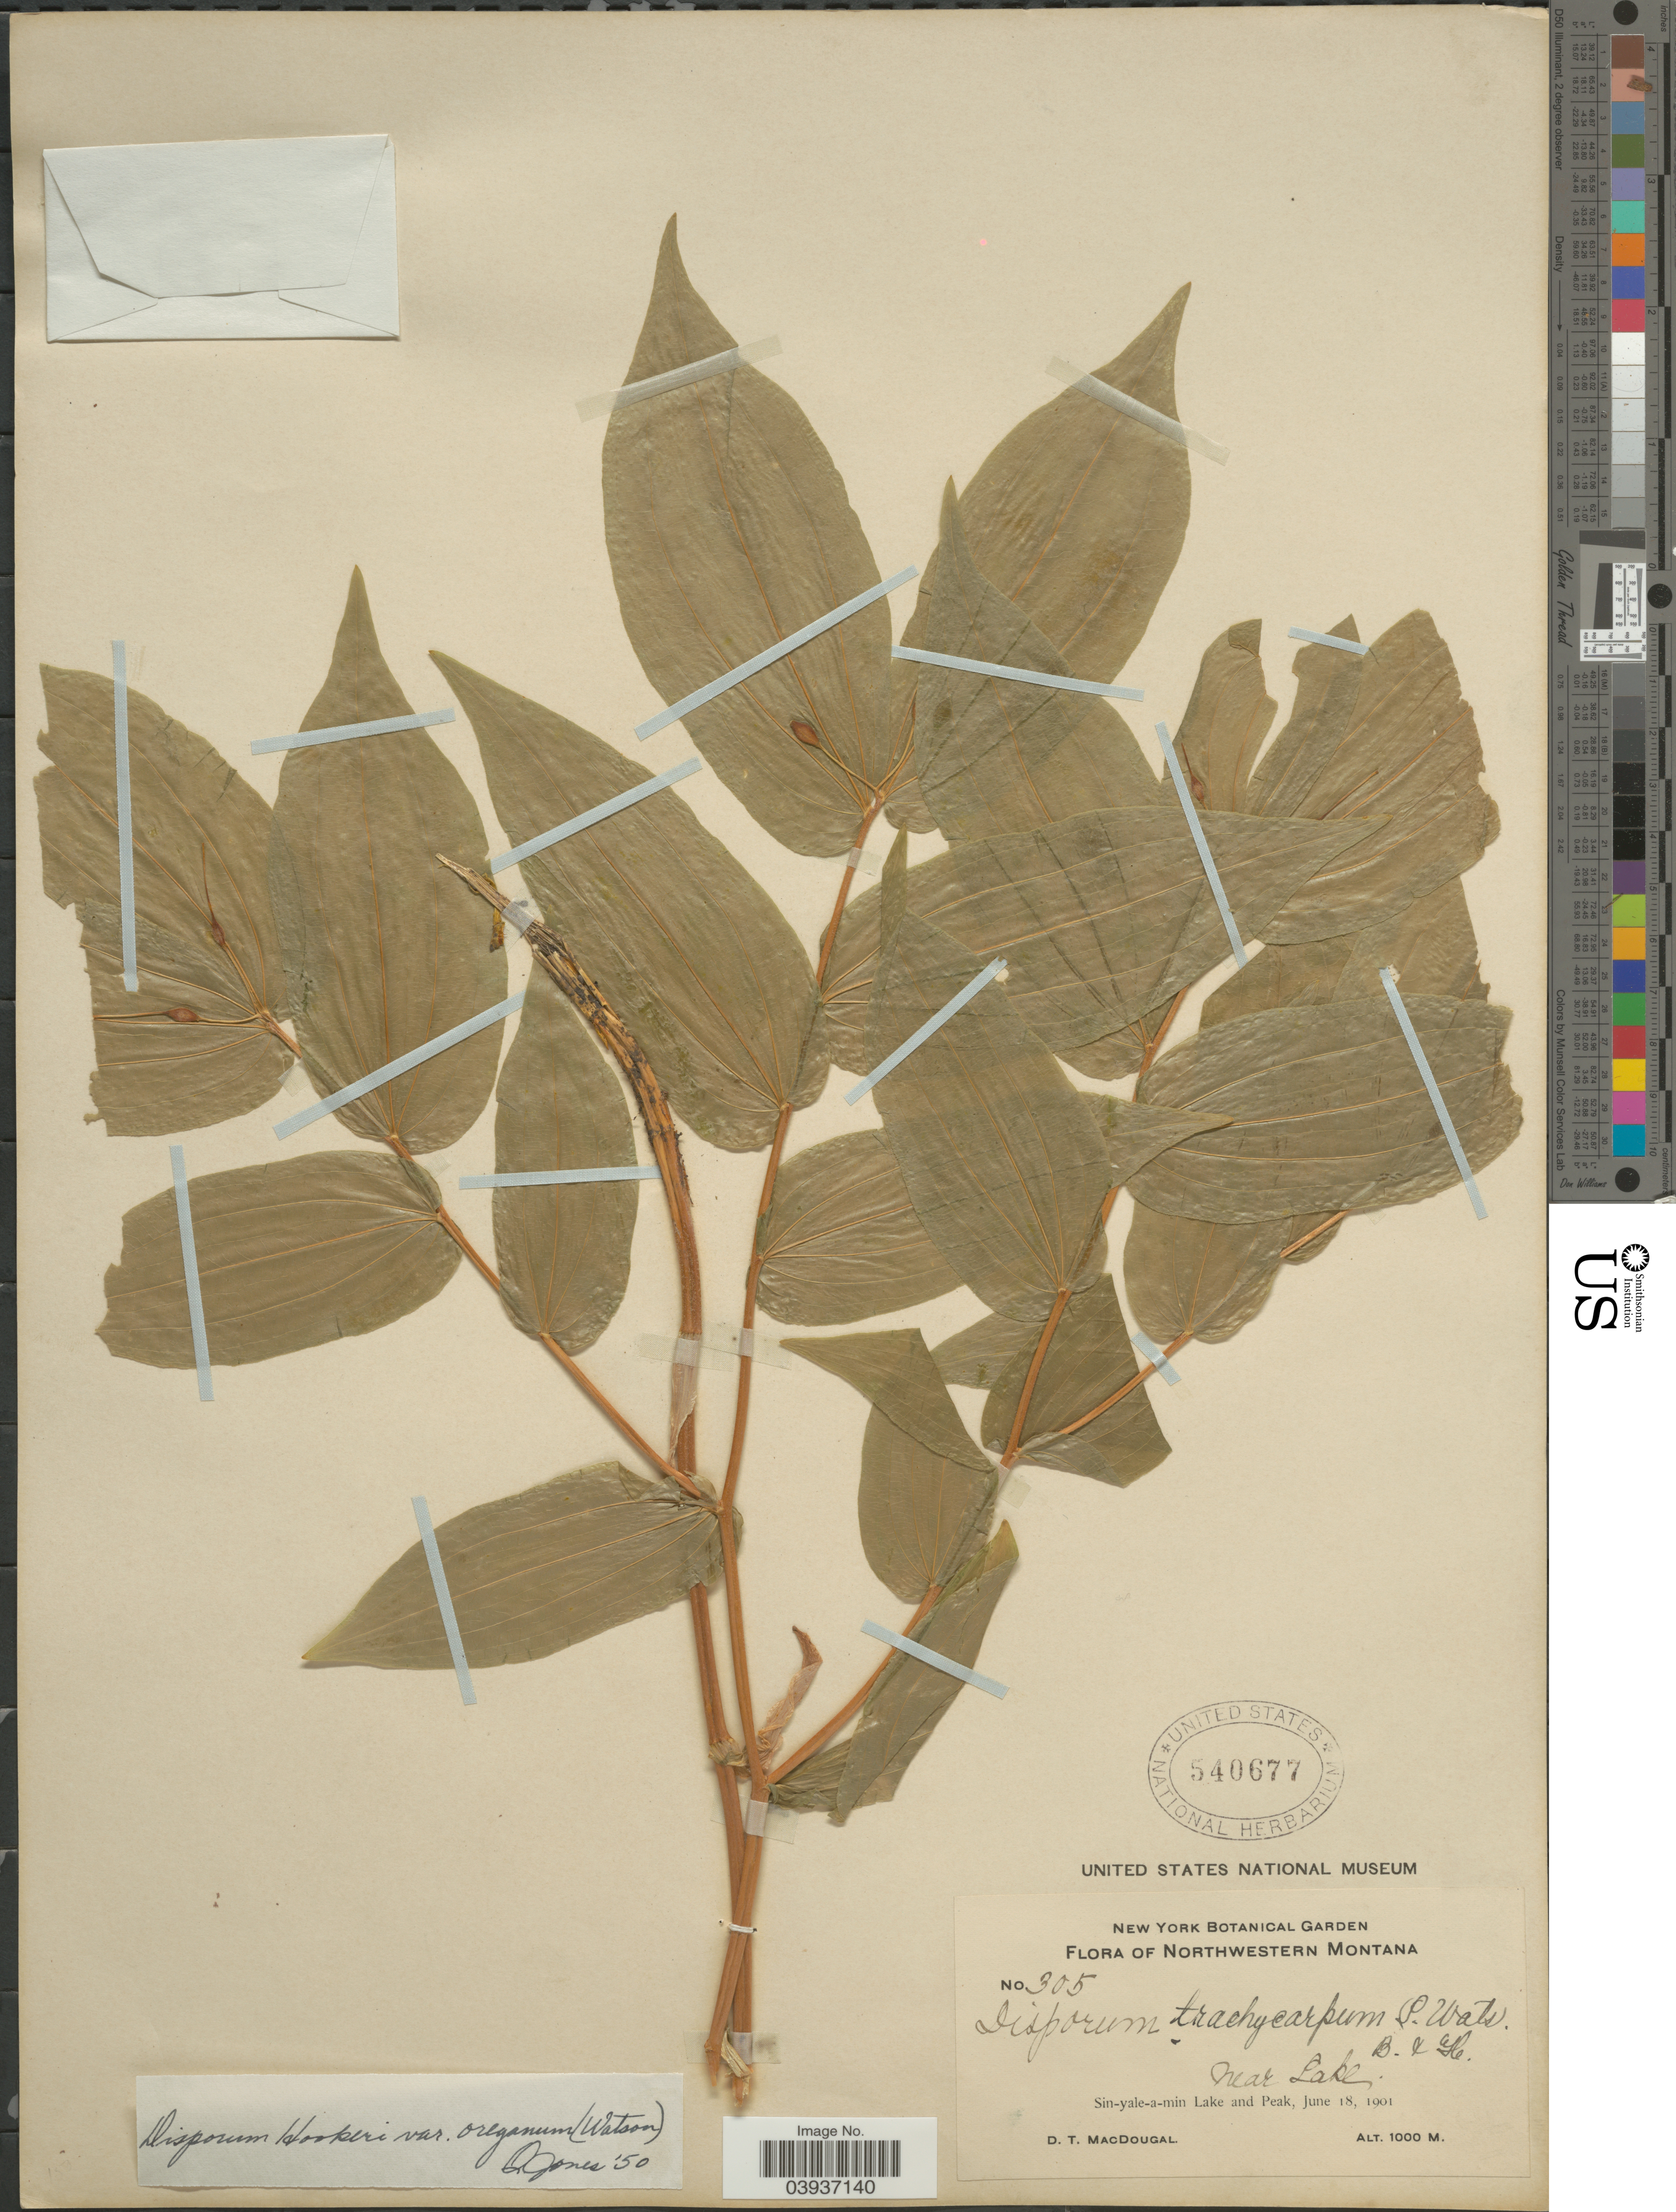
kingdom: Plantae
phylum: Tracheophyta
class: Liliopsida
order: Liliales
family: Colchicaceae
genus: Disporum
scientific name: Disporum hookeri var. oreganum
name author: (S. Watson) Q. Jones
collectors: D. T. MacDougal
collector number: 305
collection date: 1901-06-18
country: United States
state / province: Montana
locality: Northwestern Montana. Near Lake. Sin-yale-a-min Lake and Peak.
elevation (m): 1000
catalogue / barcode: US 540677